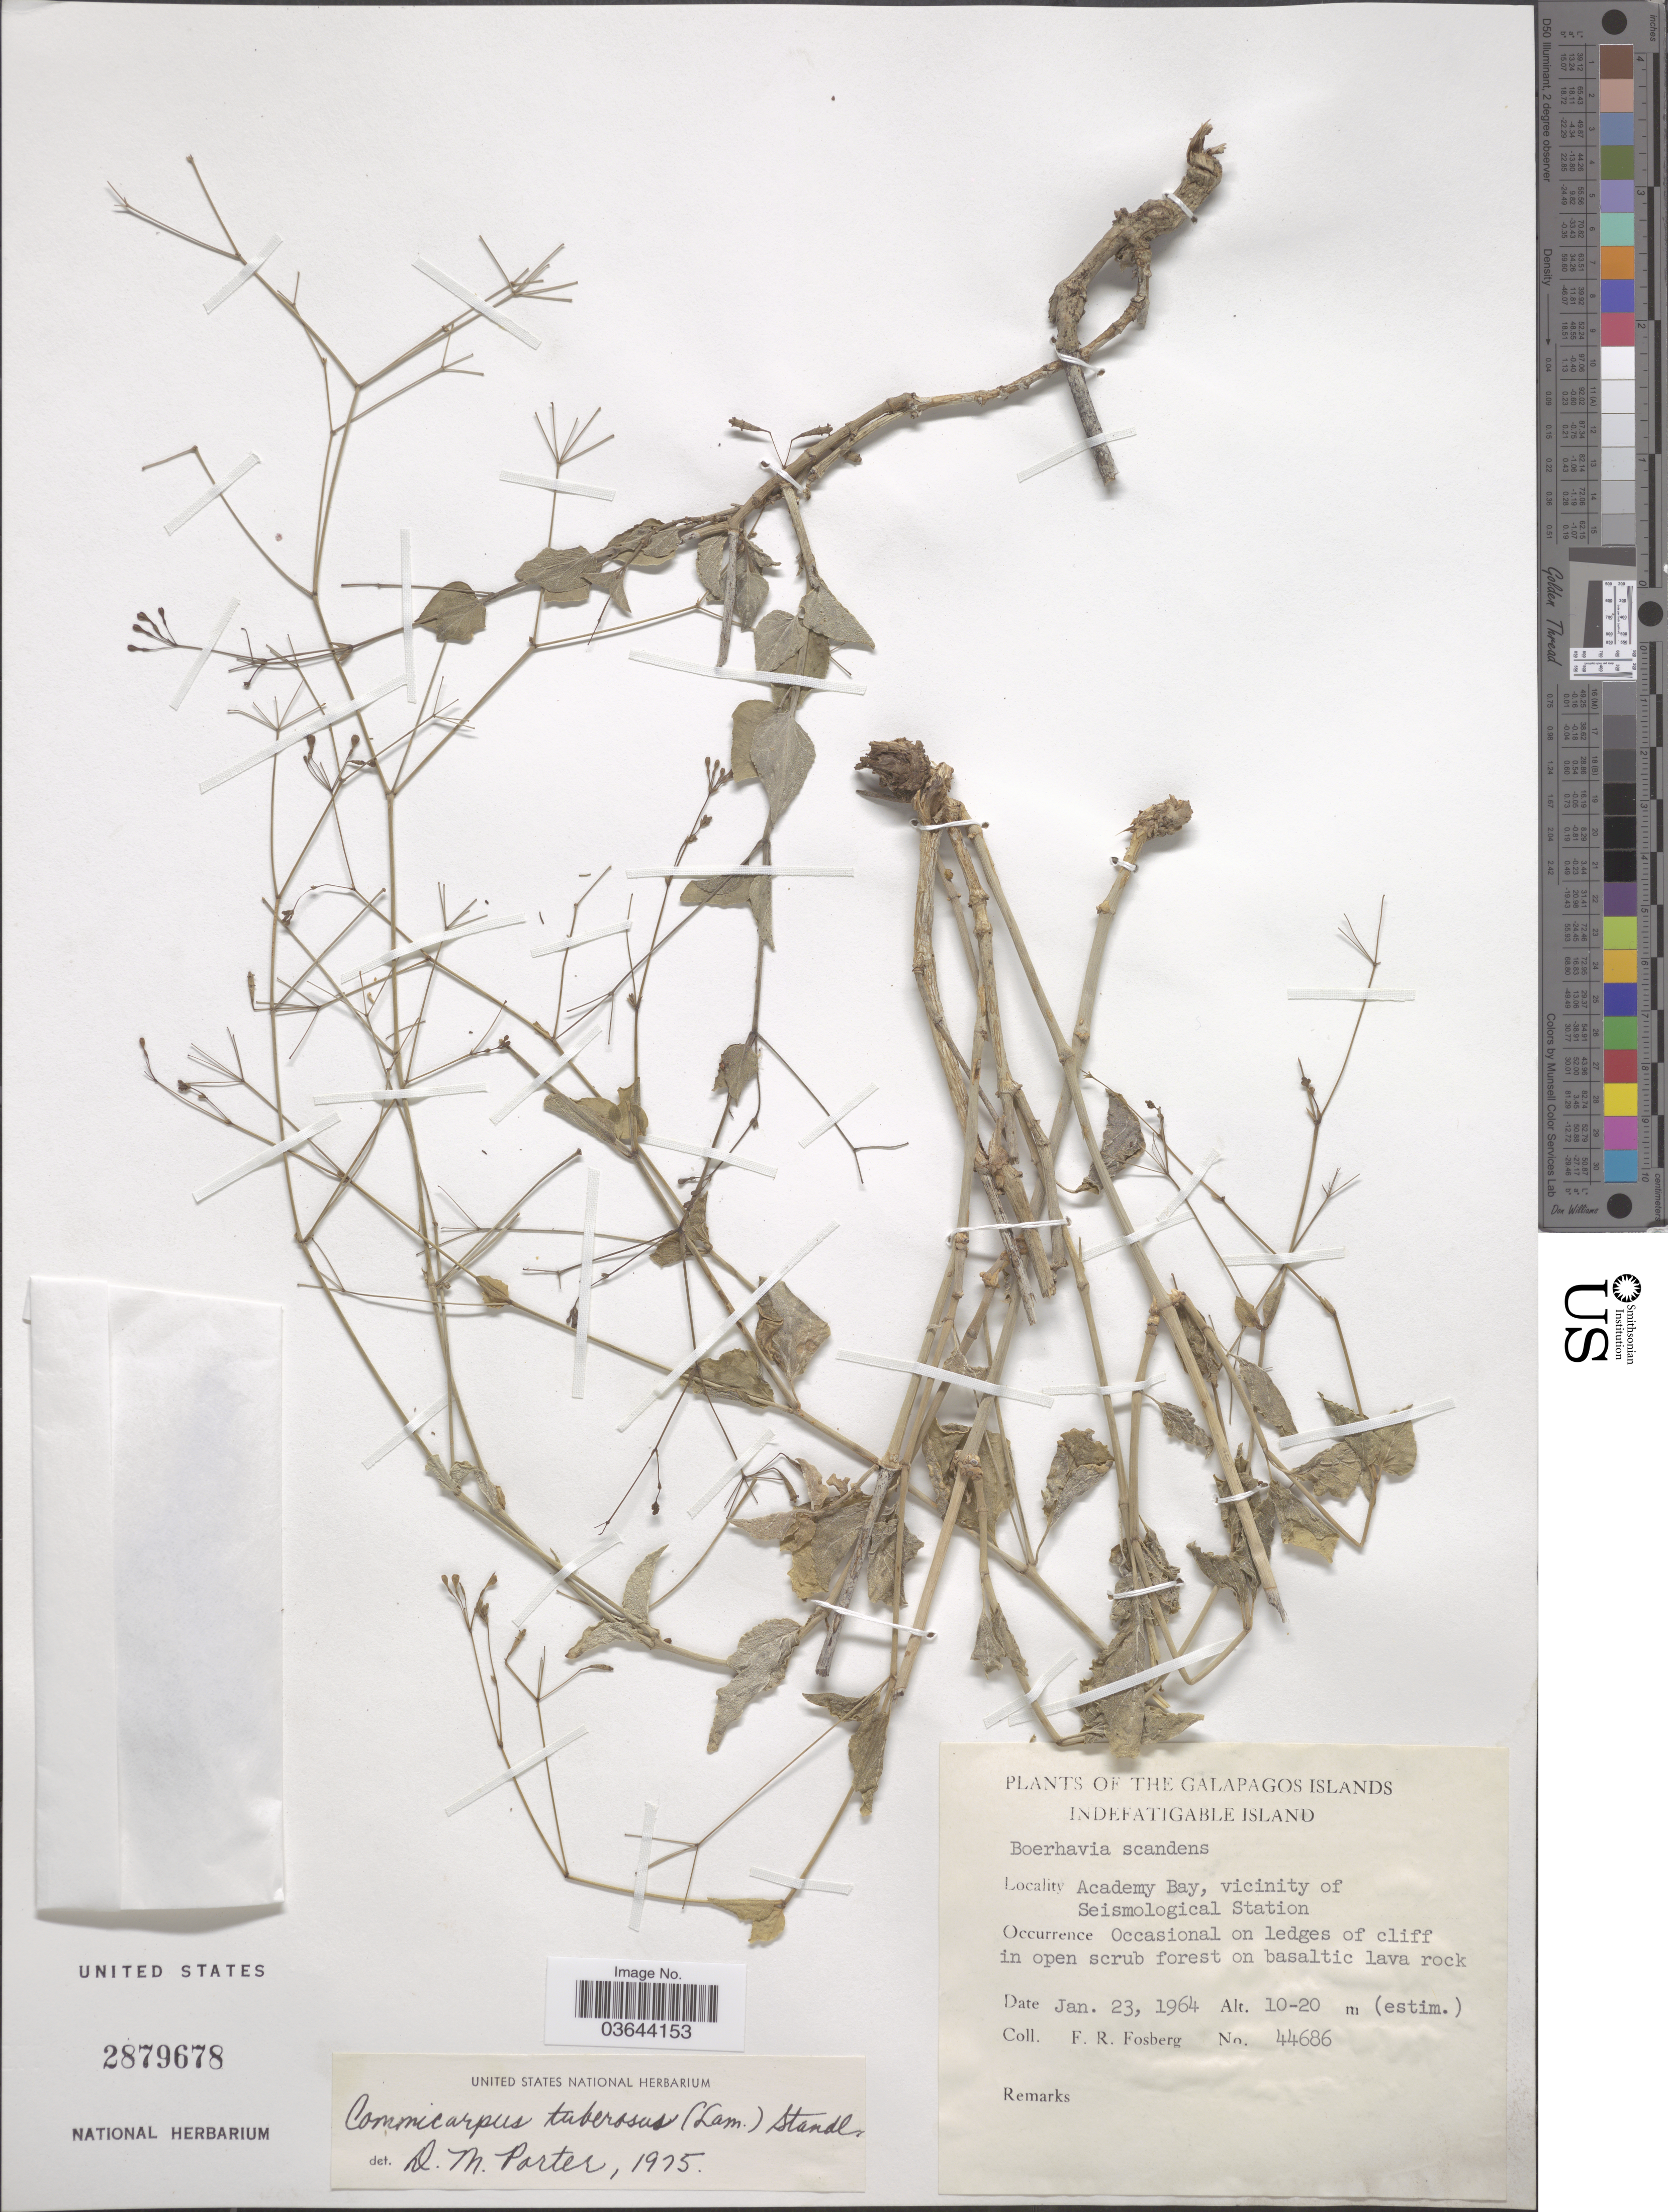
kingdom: Plantae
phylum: Tracheophyta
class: Magnoliopsida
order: Caryophyllales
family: Nyctaginaceae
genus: Commicarpus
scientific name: Commicarpus tuberosus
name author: (Lam.) Standl.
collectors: F. R. Fosberg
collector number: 44686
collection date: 1964-01-23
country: Ecuador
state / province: Colón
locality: The Galapagos Islands. Indefatigable Island. Academy Bay, vicinity of Seismological Station.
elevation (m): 10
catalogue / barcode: US 2879678